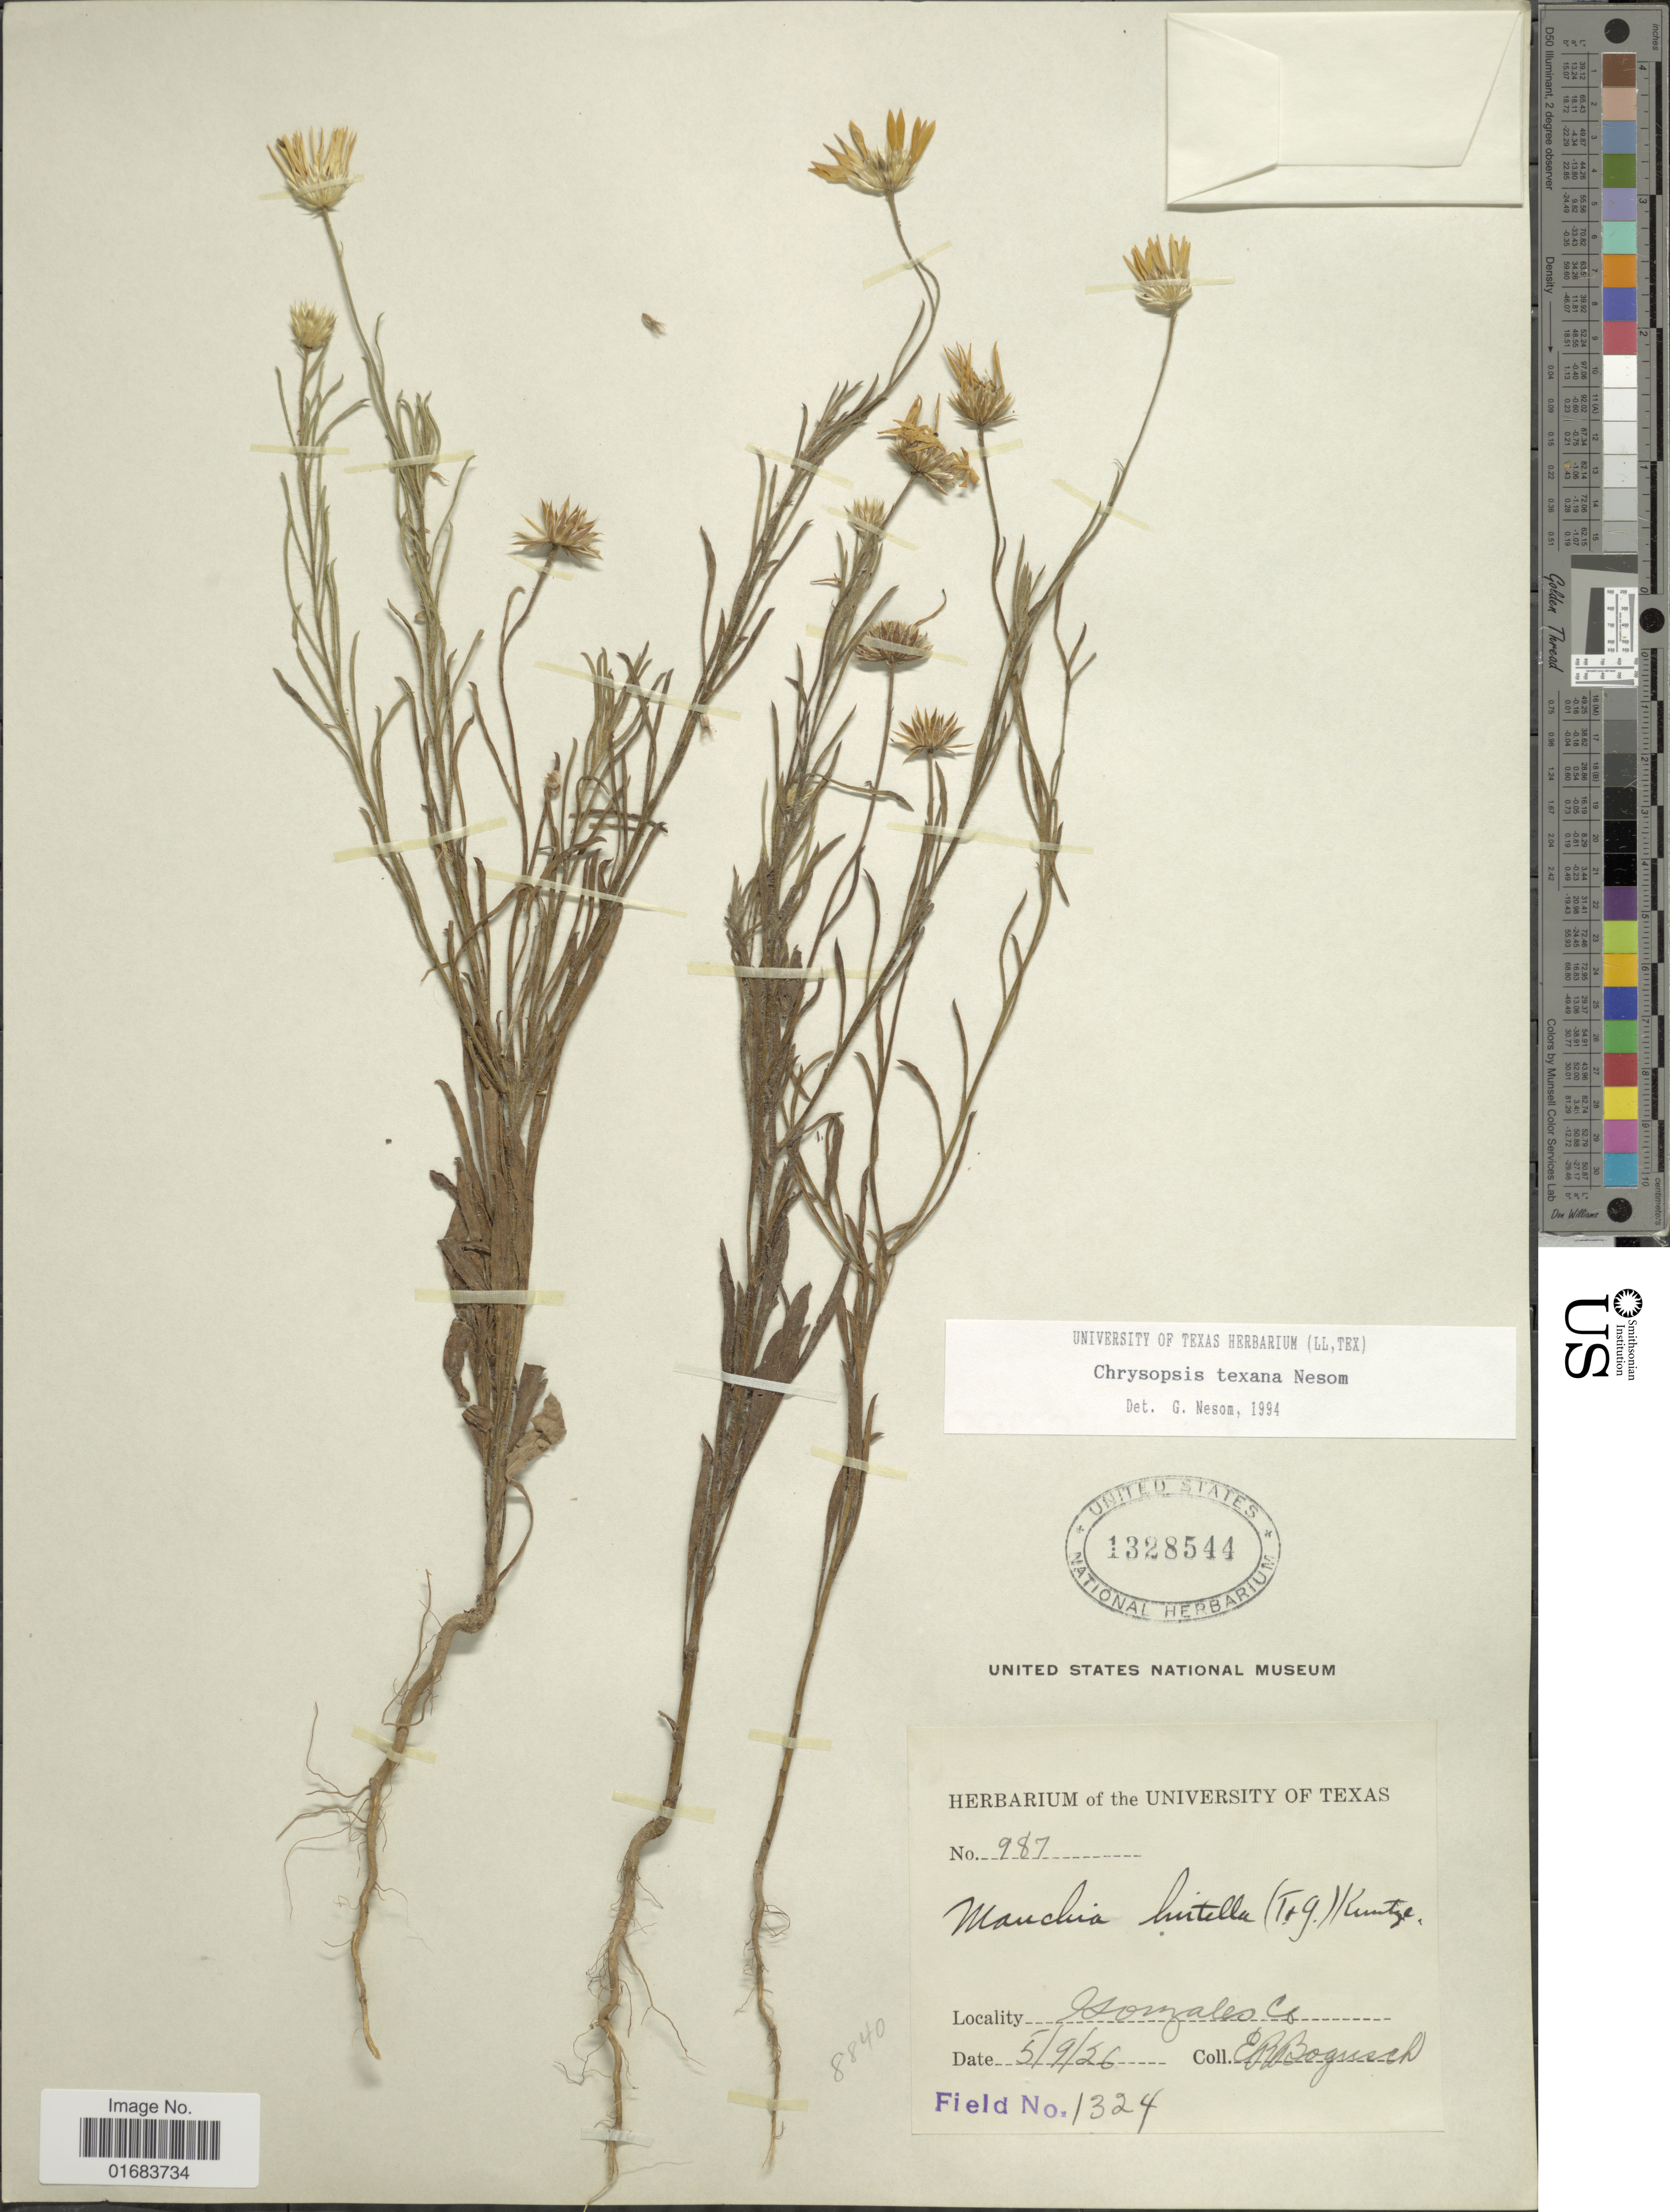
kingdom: Plantae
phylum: Tracheophyta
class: Magnoliopsida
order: Asterales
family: Asteraceae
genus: Chrysopsis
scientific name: Chrysopsis texana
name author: G.L. Nesom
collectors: E. Bogusch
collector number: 897/1324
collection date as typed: Transcribed d/m/y: 9/5/26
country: United States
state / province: Texas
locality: Gonzales Co.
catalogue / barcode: US 1328544